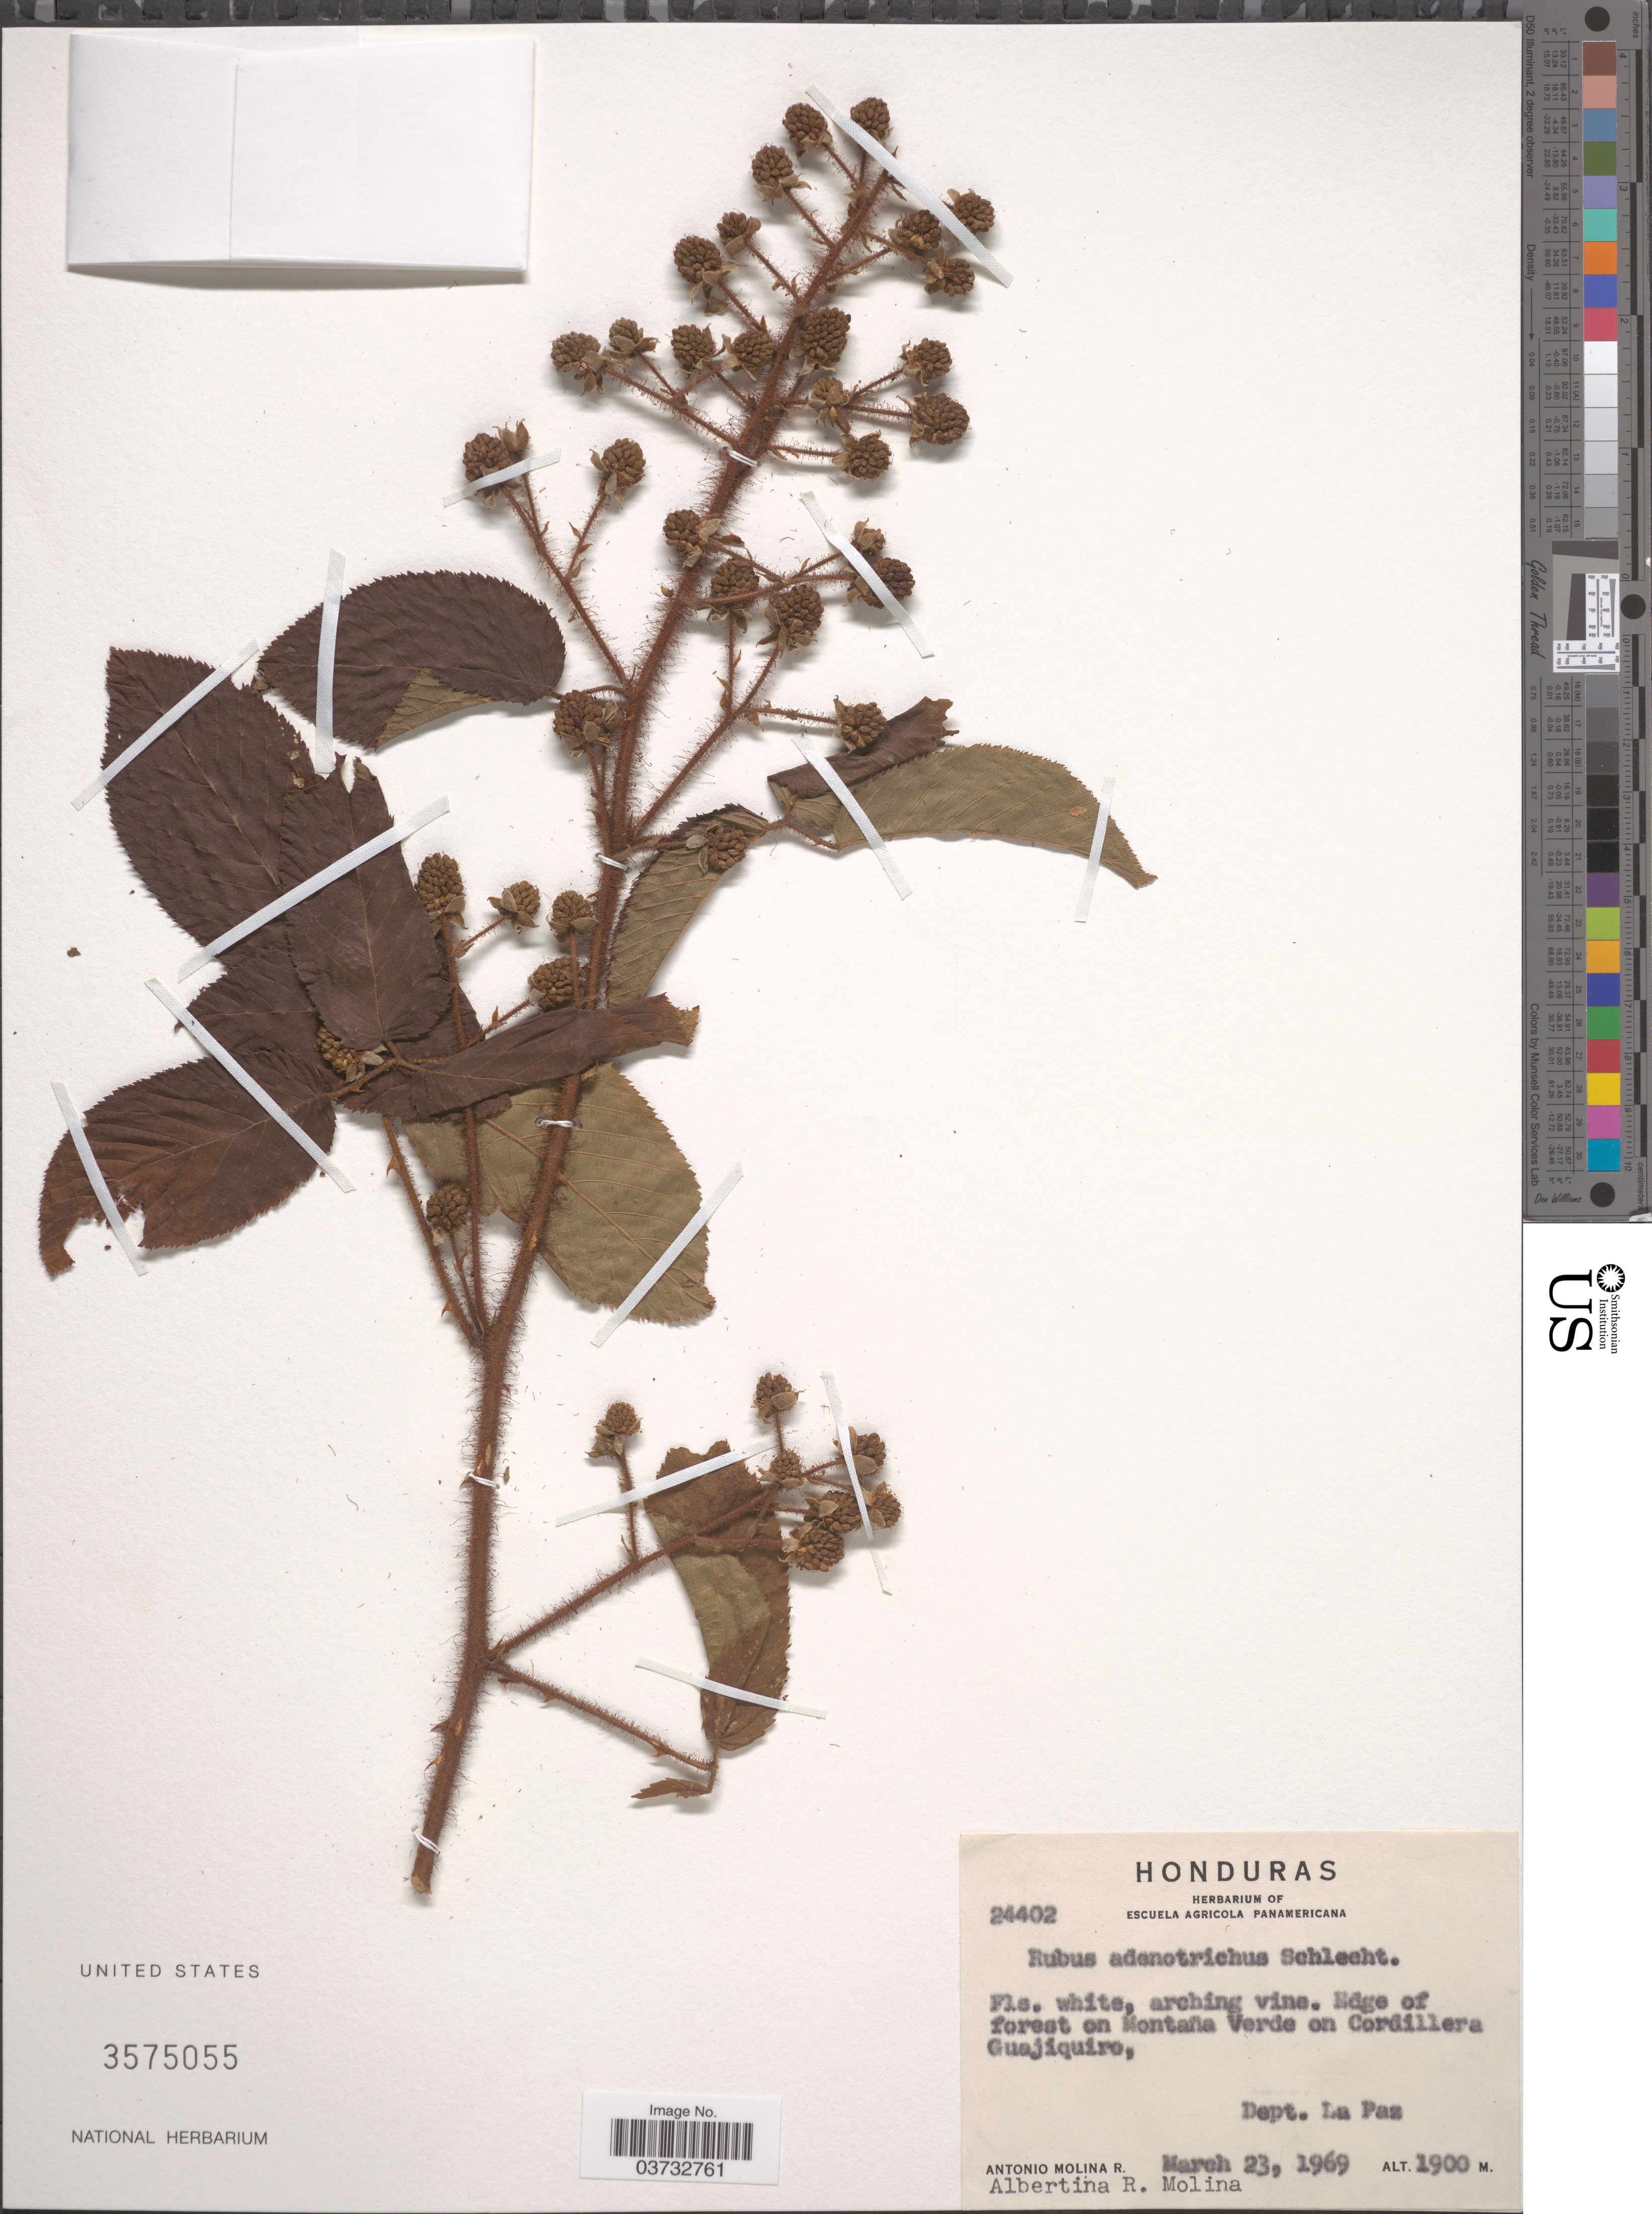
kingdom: Plantae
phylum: Tracheophyta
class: Magnoliopsida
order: Rosales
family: Rosaceae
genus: Rubus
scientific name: Rubus adenotrichos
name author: Schltdl.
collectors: A. Molina R. & A. R. Molina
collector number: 24402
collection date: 1969-03-23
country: Honduras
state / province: La Paz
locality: Edge of forest on Montaña Verde on Cordillera Guajiquiro, Dept. La Paz.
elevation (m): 1900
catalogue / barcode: US 3575055